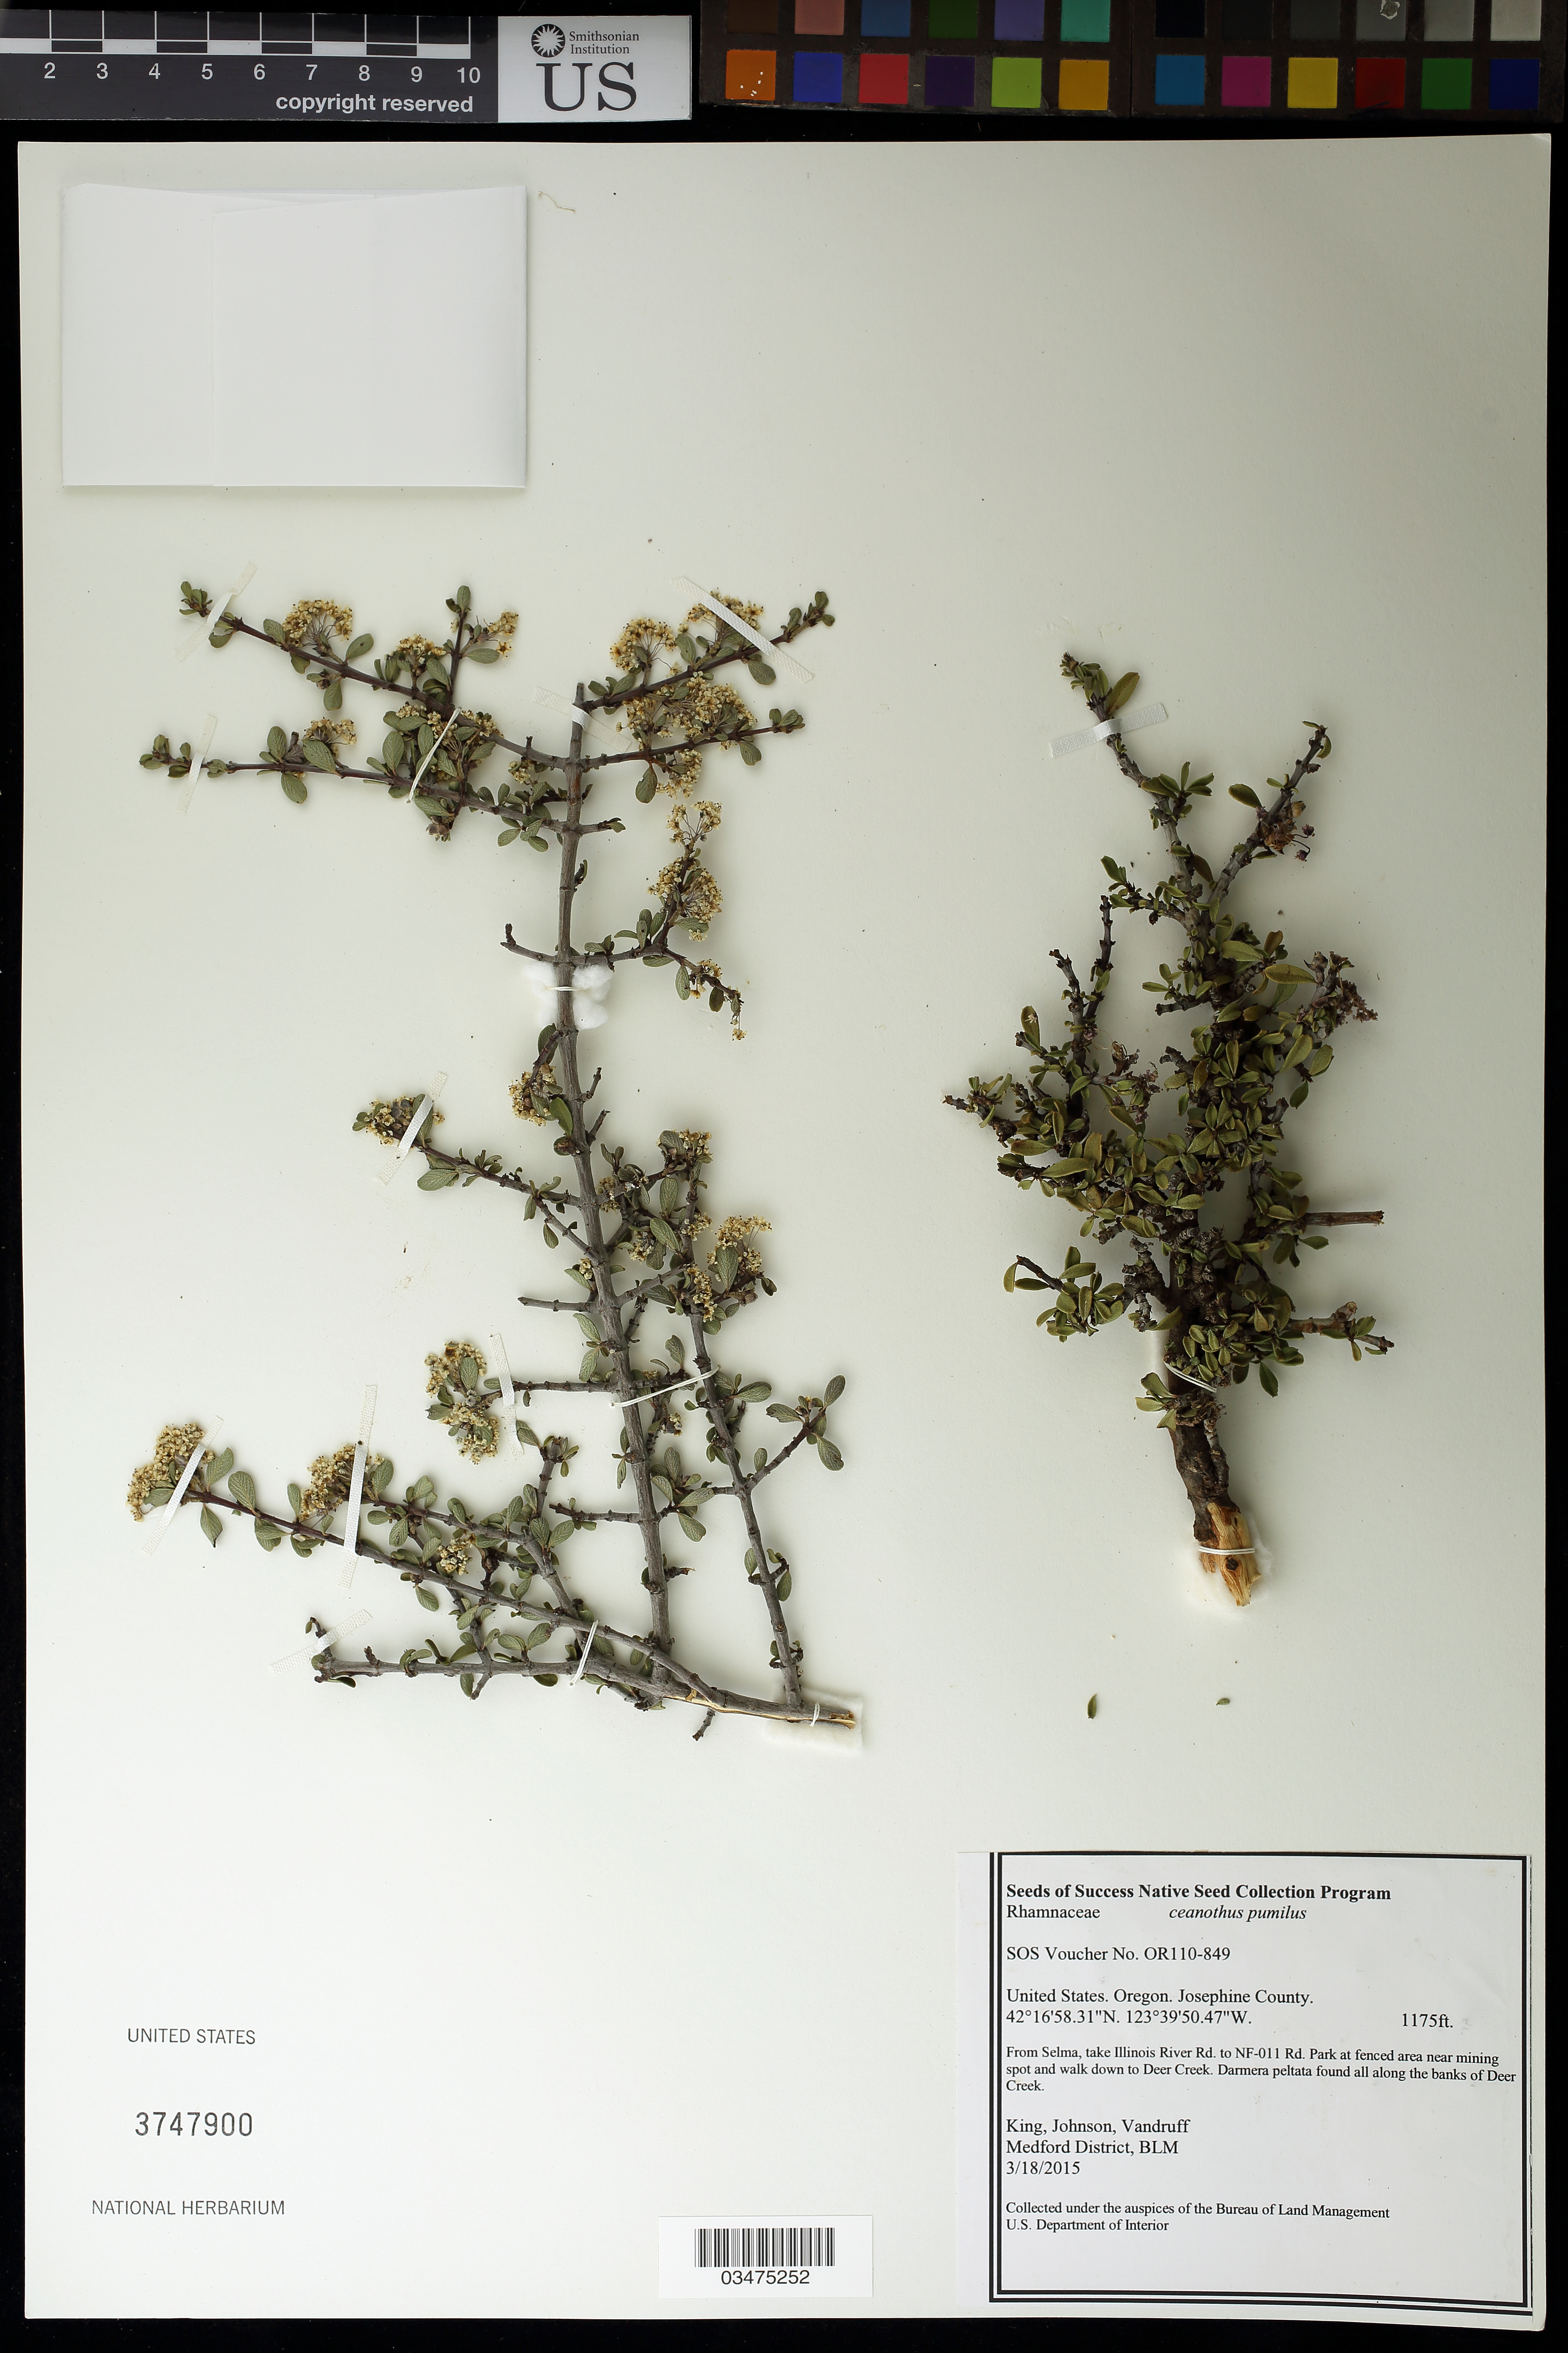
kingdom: Plantae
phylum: Tracheophyta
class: Magnoliopsida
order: Rosales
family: Rhamnaceae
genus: Ceanothus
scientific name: Ceanothus pumilus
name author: Greene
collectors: King, --, -- Johnson & -. Vandruff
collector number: OR110-849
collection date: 2015-03-18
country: United States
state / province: Oregon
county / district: Josephine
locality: Along the bank of Deer Creek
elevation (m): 358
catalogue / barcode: US 3747900